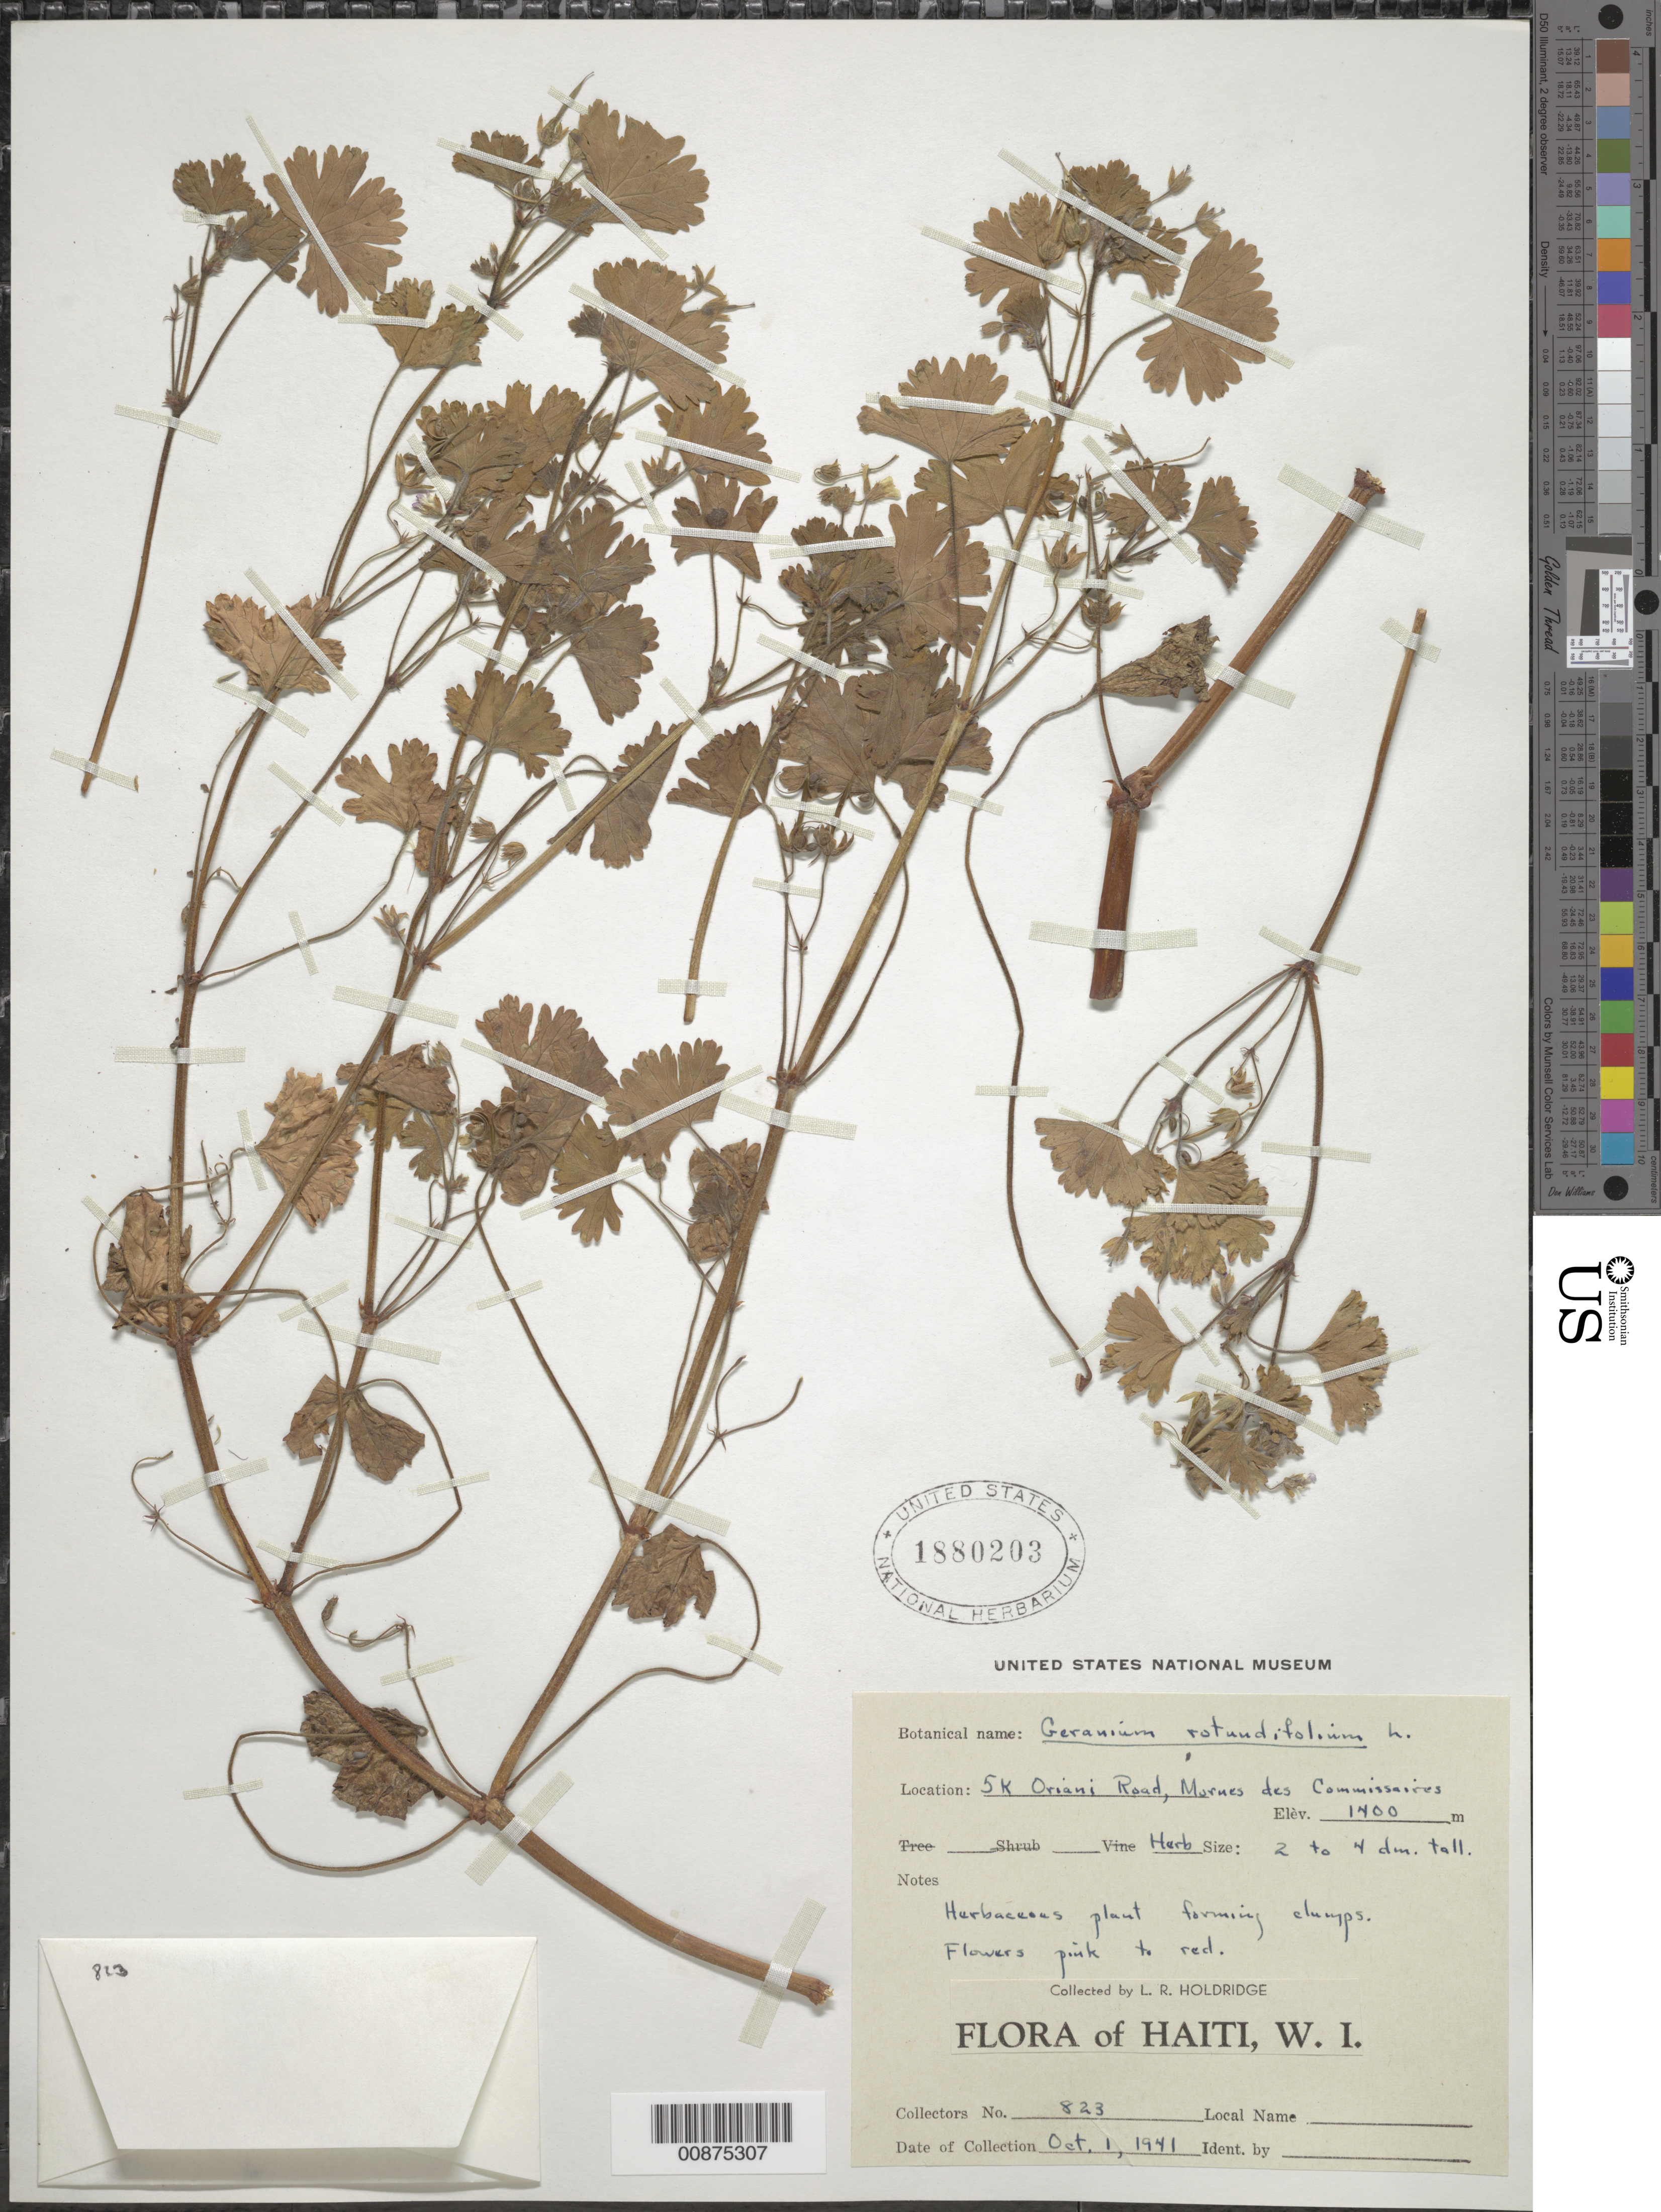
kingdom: Plantae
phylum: Tracheophyta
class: Magnoliopsida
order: Geraniales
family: Geraniaceae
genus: Geranium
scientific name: Geranium rotundifolium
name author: L.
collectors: L. Holdridge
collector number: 823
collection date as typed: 01 Oct 1941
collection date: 1941-10-01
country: Haiti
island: Hispaniola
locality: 5 K Oriani Road, Mornes des Commisaires.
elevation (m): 1400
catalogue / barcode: US 1880203